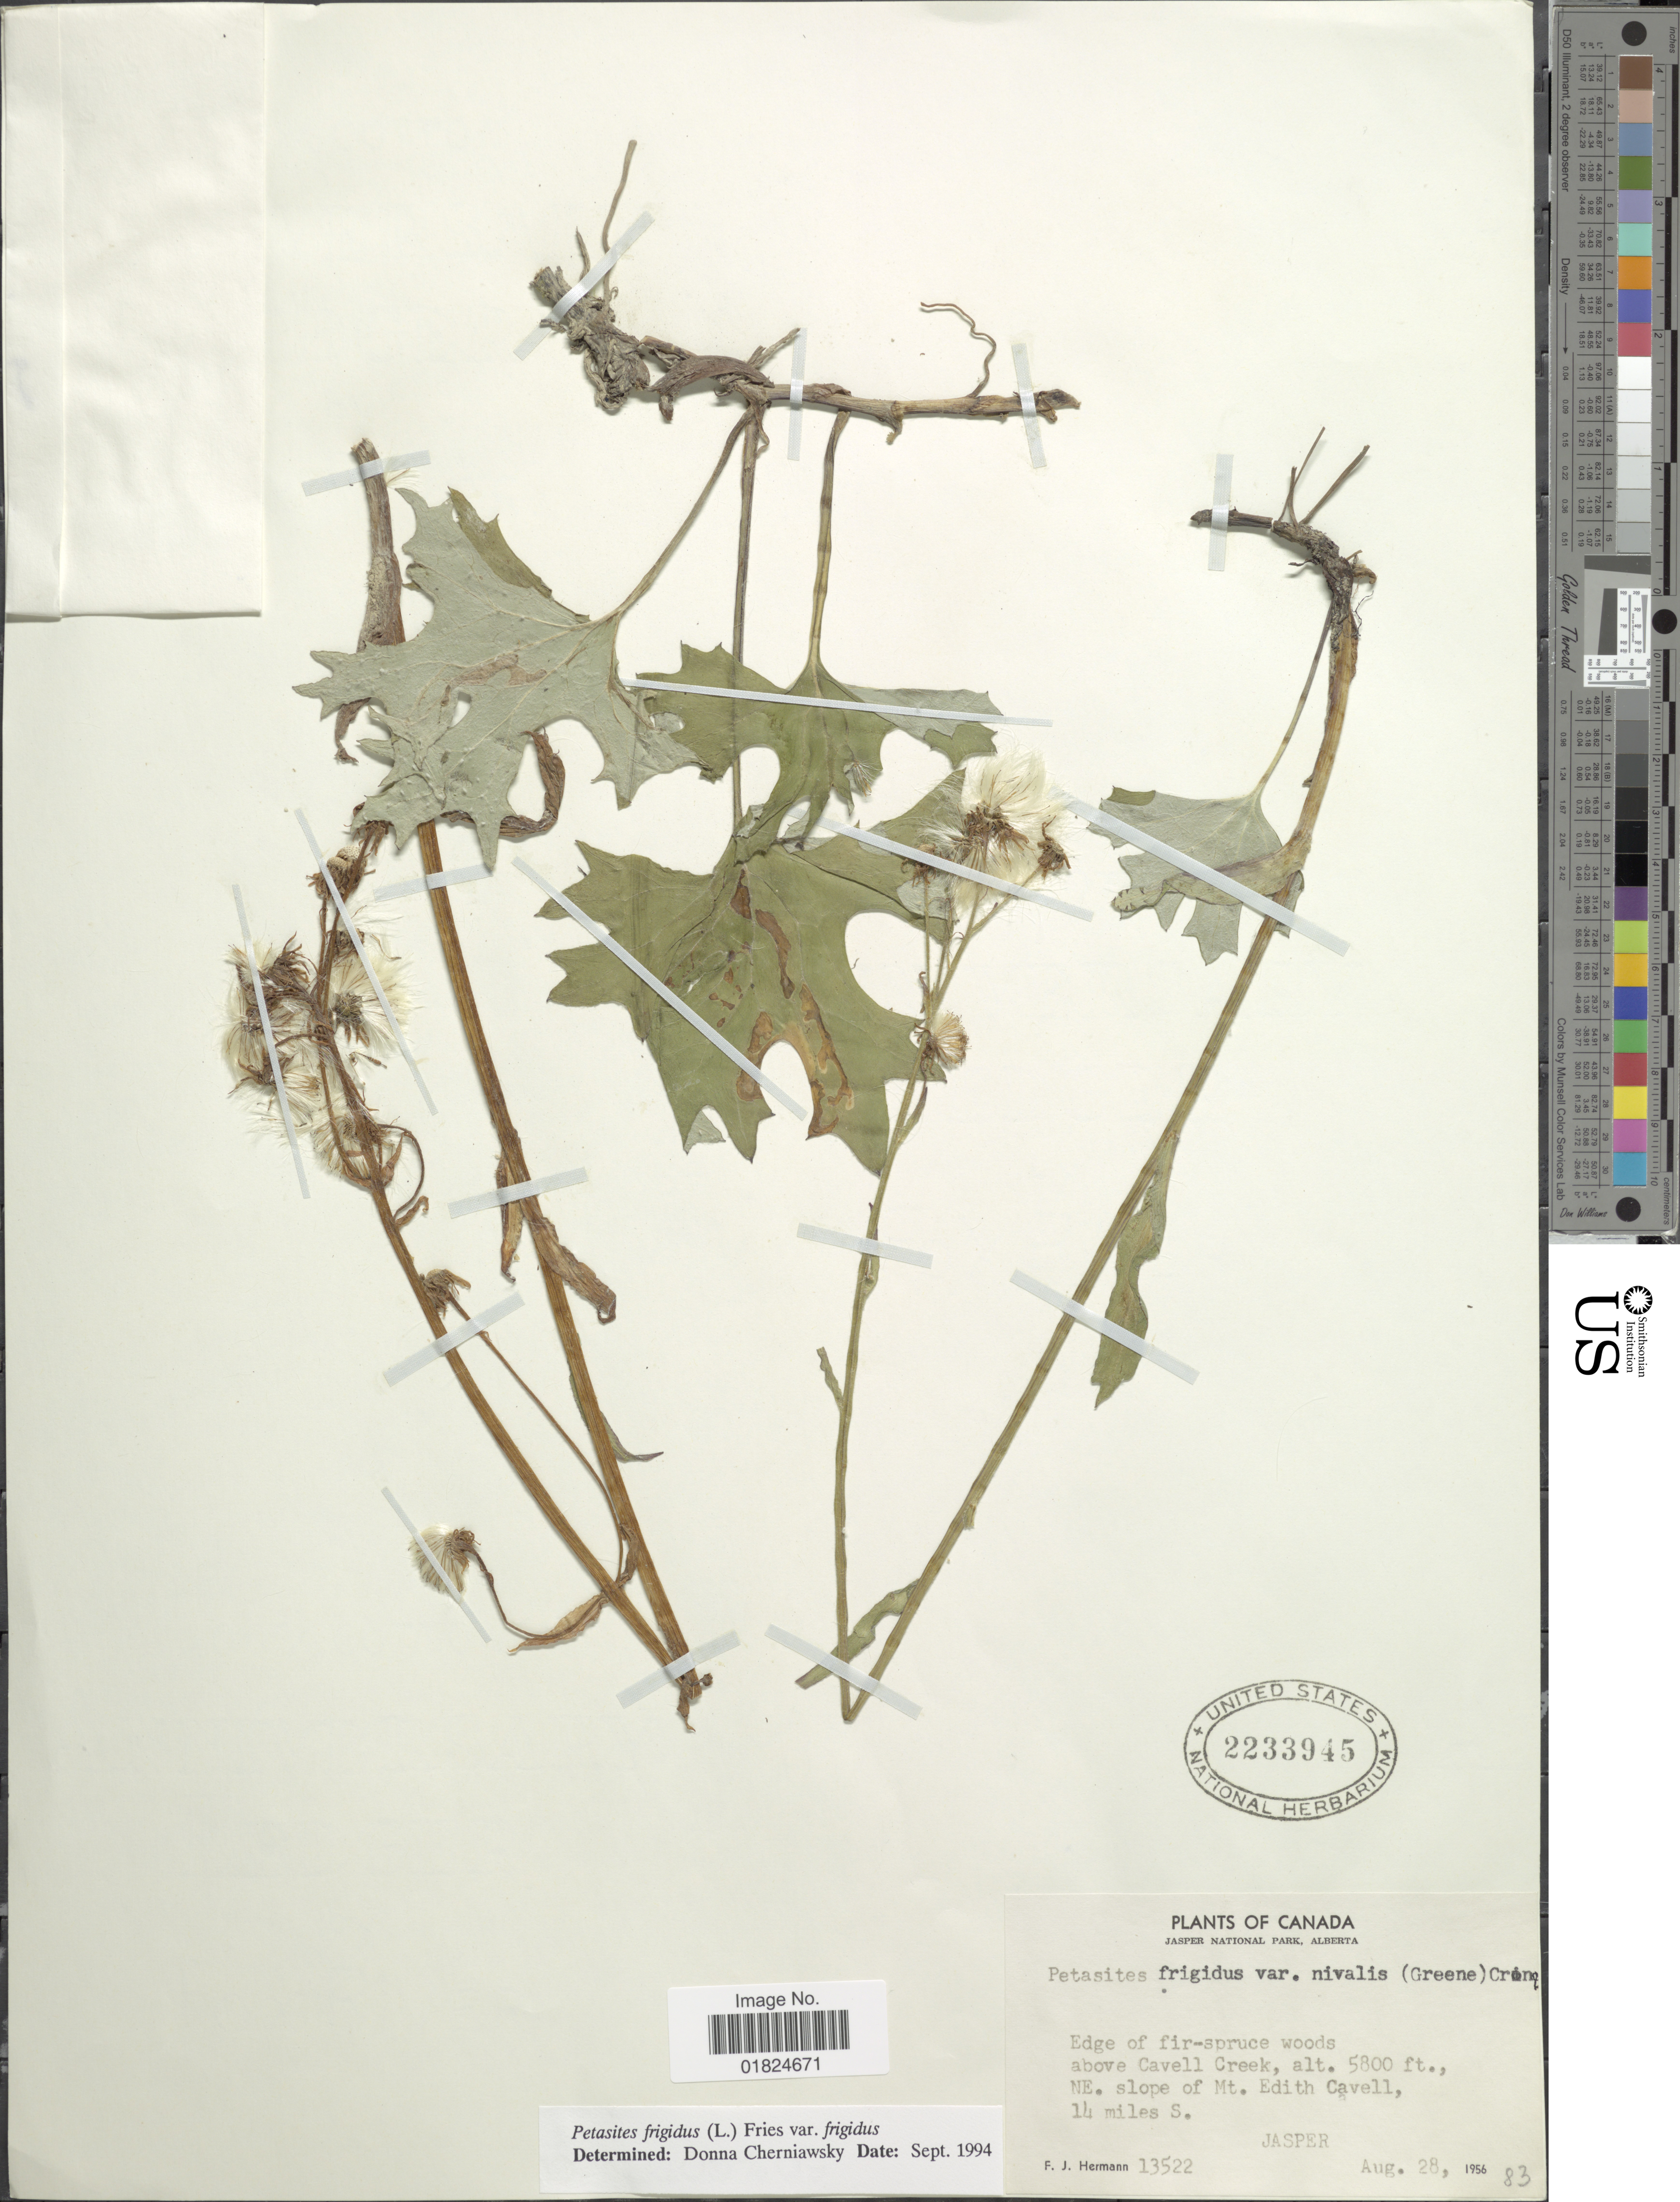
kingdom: Plantae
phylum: Tracheophyta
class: Magnoliopsida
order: Asterales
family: Asteraceae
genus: Petasites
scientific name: Petasites frigidus var. frigidus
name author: (L.) Fr.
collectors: F. J. Hermann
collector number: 13522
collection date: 1956-08-28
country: Canada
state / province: Alberta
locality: Canada. Jasper National Park, Alberta. Edge of fir-spruce woods above Cavell Creek. NE. slope of Mt. Edith Cavellm 14 miles S. Jasper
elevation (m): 1768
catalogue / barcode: US 2233945